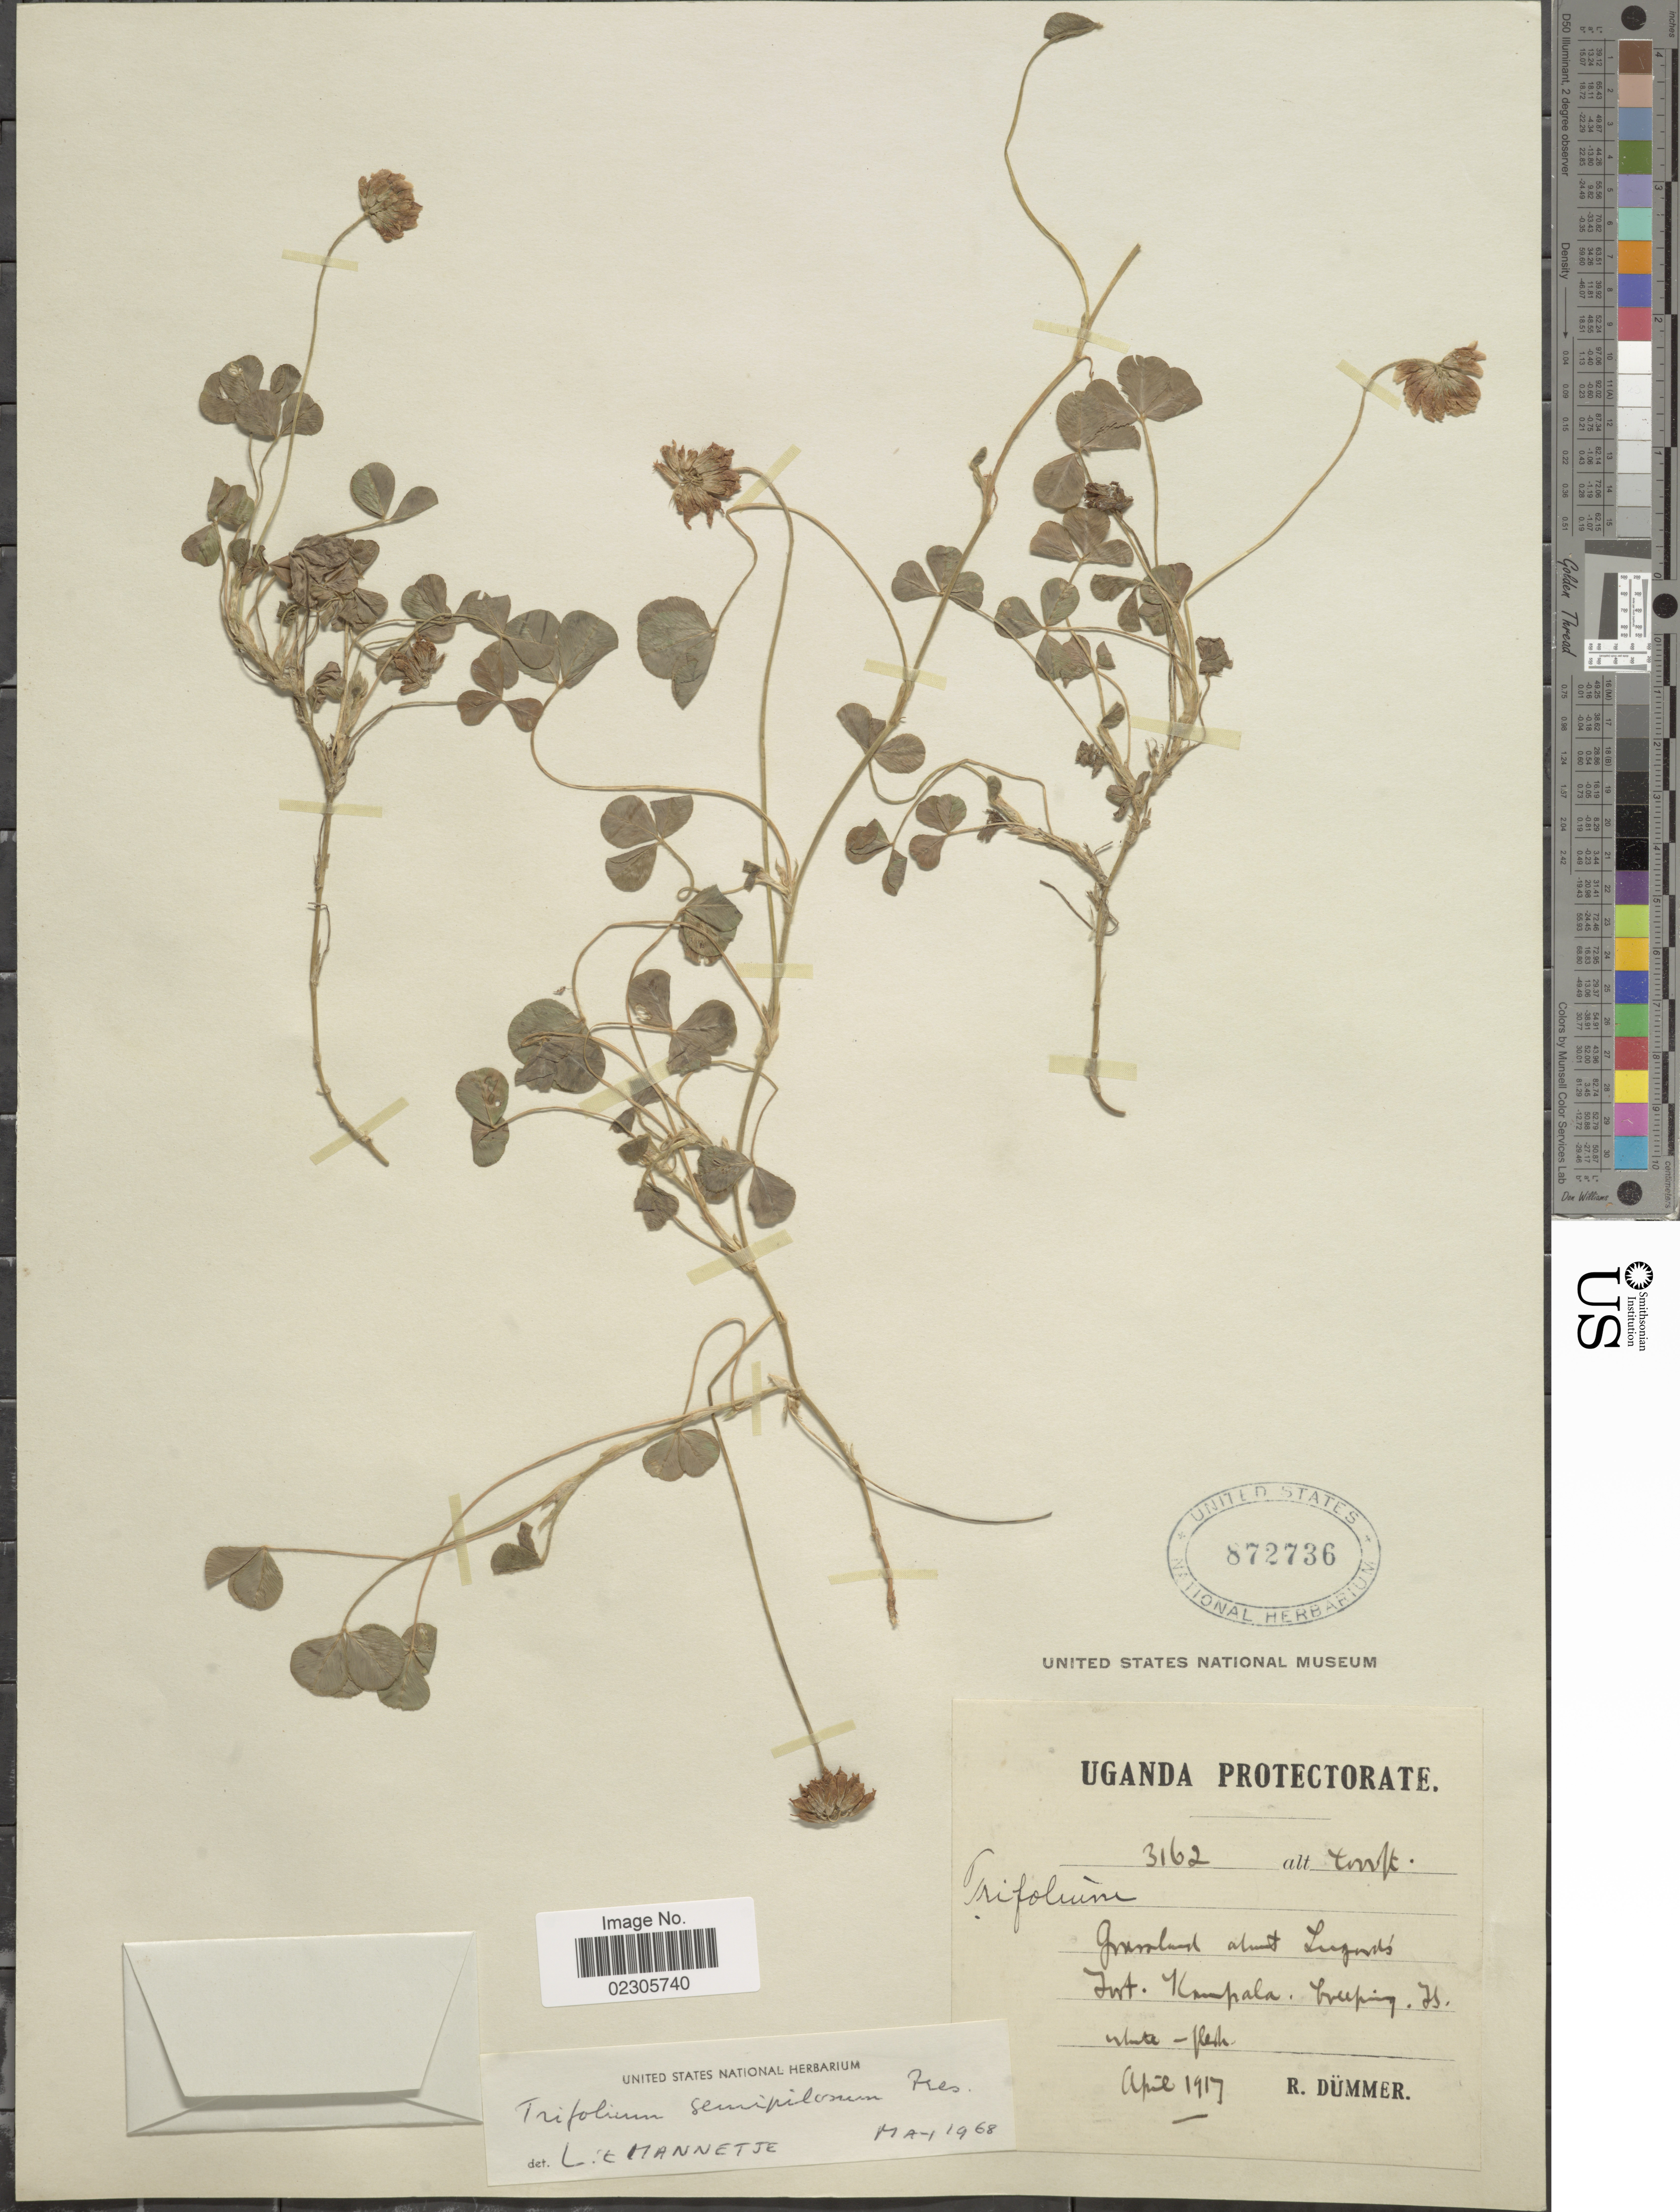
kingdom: Plantae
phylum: Tracheophyta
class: Magnoliopsida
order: Fabales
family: Fabaceae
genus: Trifolium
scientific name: Trifolium semipilosum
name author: Fresen.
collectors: R. A. Dümmer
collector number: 3162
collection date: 1917-04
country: Uganda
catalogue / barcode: US 872736